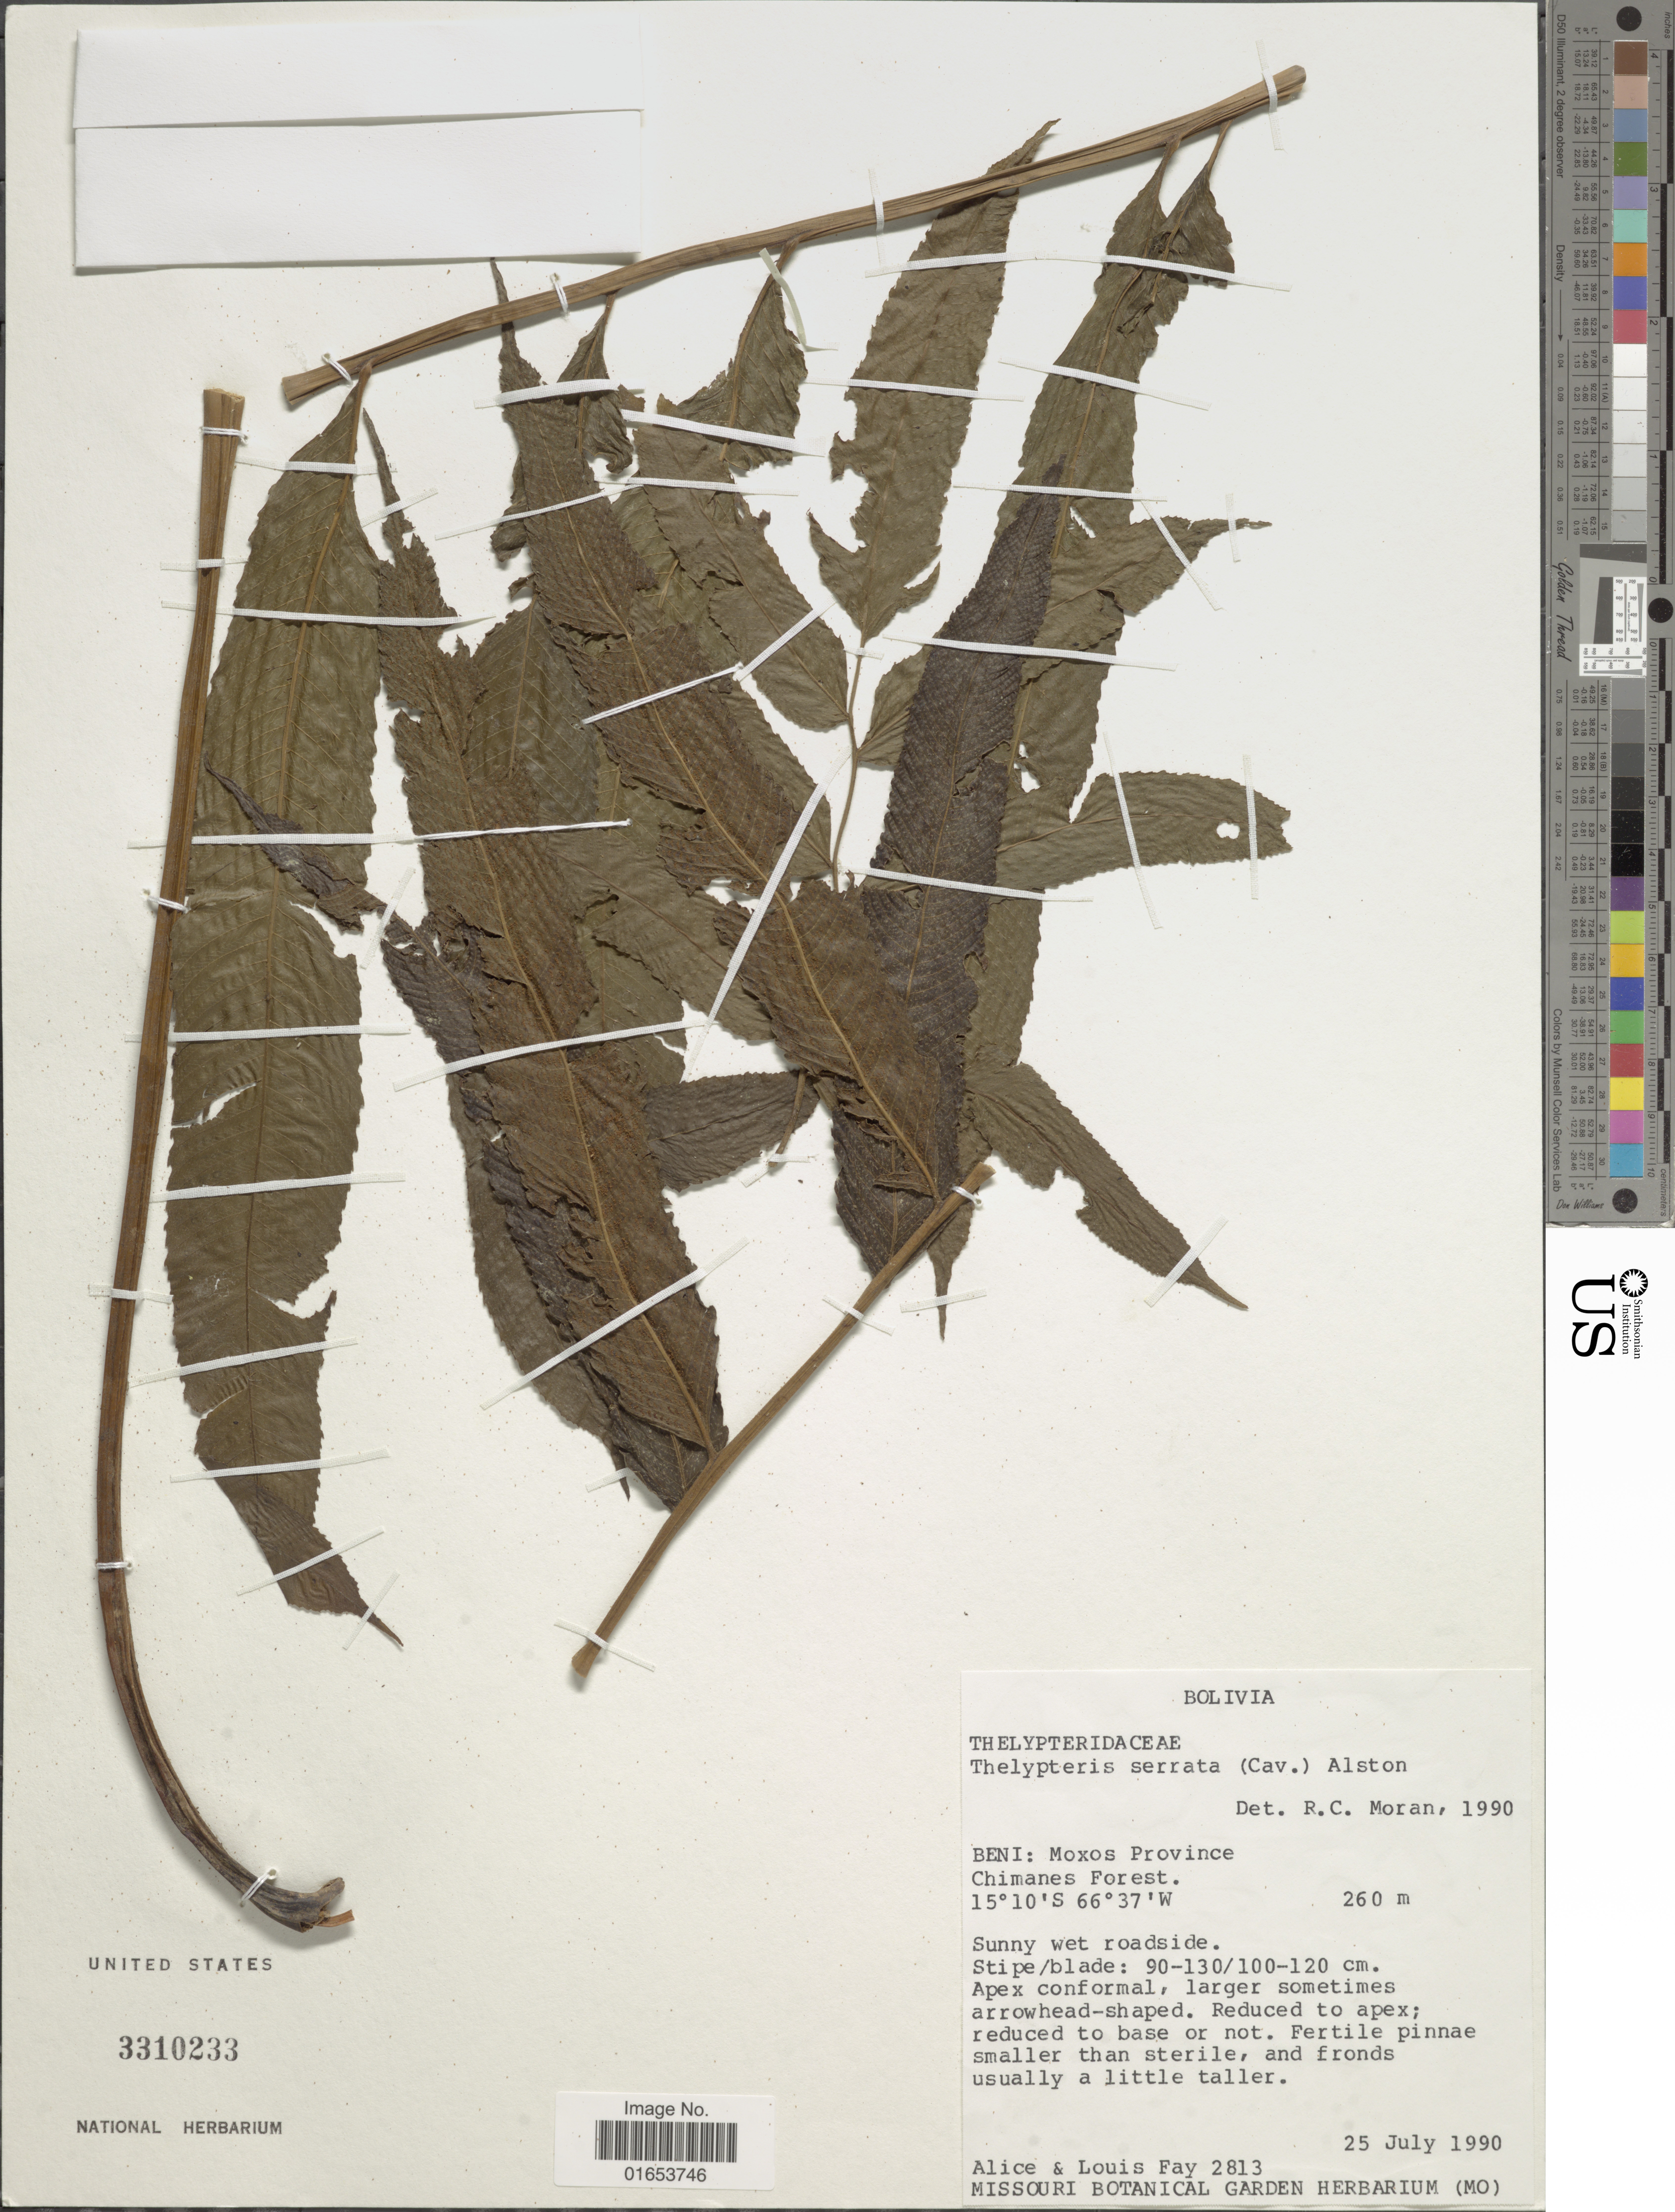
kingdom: Plantae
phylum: Tracheophyta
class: Polypodiopsida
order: Polypodiales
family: Thelypteridaceae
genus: Meniscium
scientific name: Meniscium serratum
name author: Cav.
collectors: A. Fay & L. Fay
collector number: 2813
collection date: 1990-07-25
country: Bolivia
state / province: Beni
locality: Moxos Province. Chimanes Forest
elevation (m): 260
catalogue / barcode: US 3310233